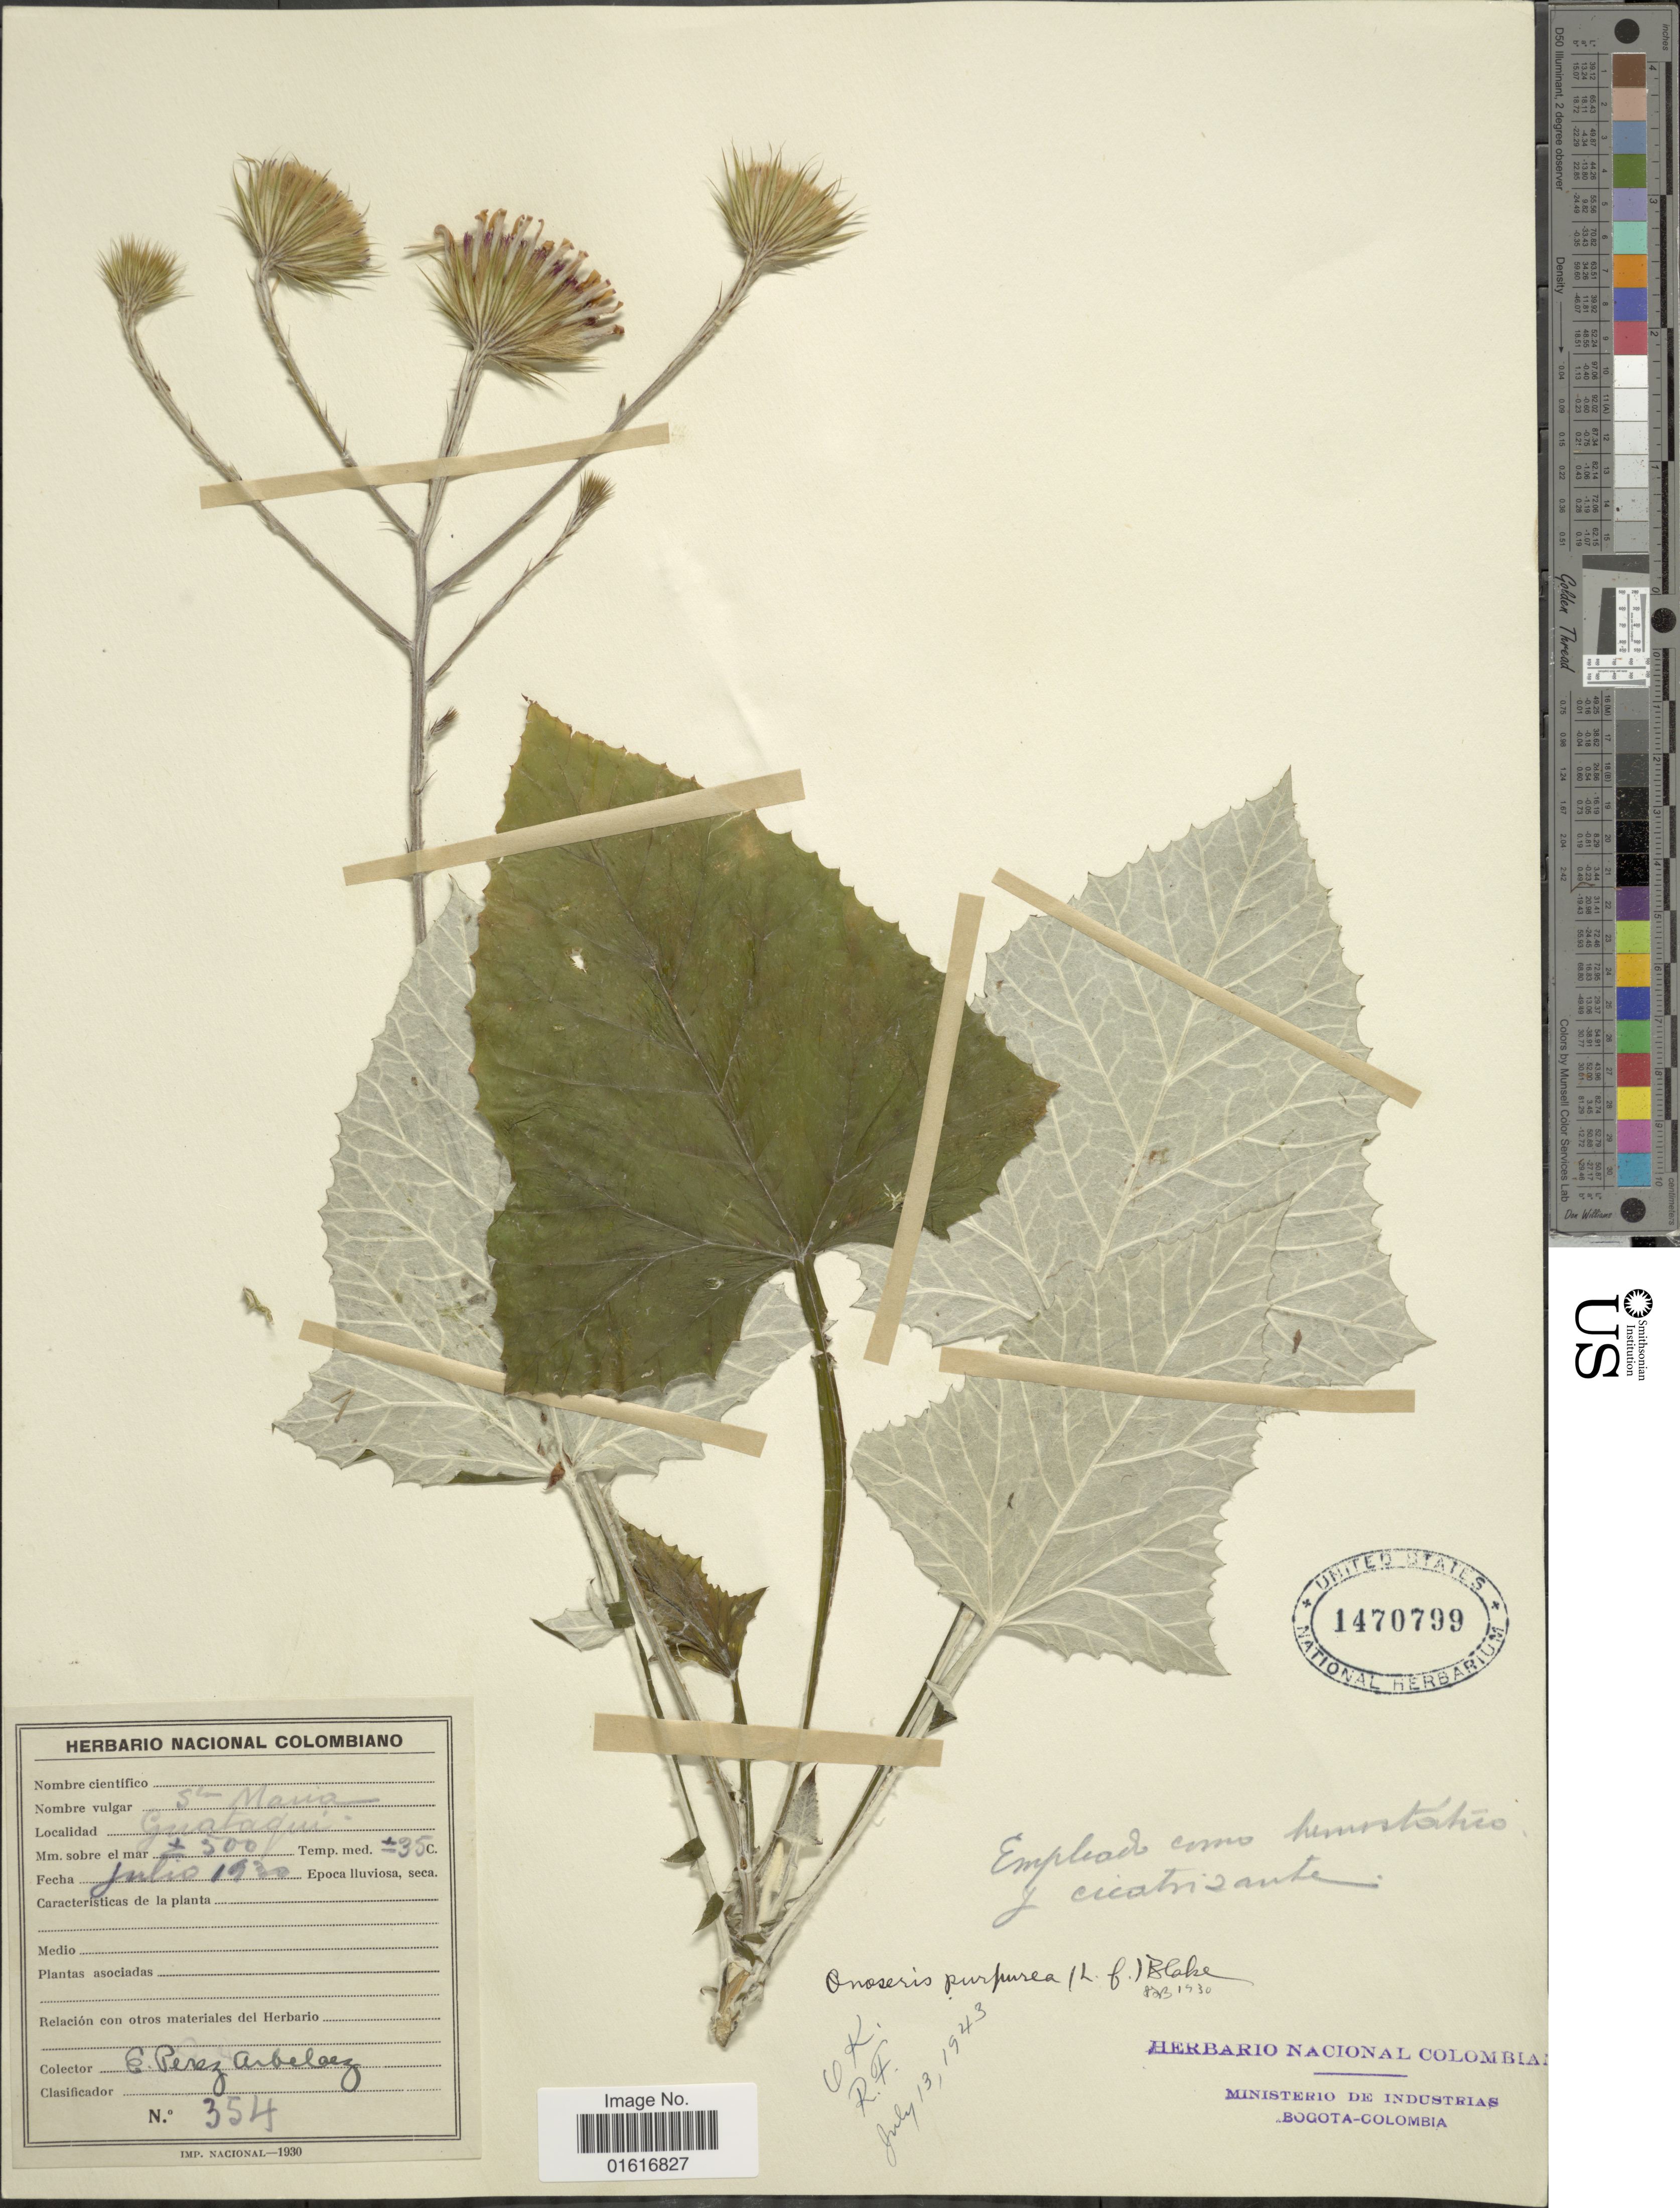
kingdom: Plantae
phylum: Tracheophyta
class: Magnoliopsida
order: Asterales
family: Asteraceae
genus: Onoseris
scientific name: Onoseris purpurea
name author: (L. f.) S.F. Blake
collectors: E. Pérez Arbeláez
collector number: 354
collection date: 1930-07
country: Colombia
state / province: Cundinamarca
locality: Santa Maria, Guataqui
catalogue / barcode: US 1470799